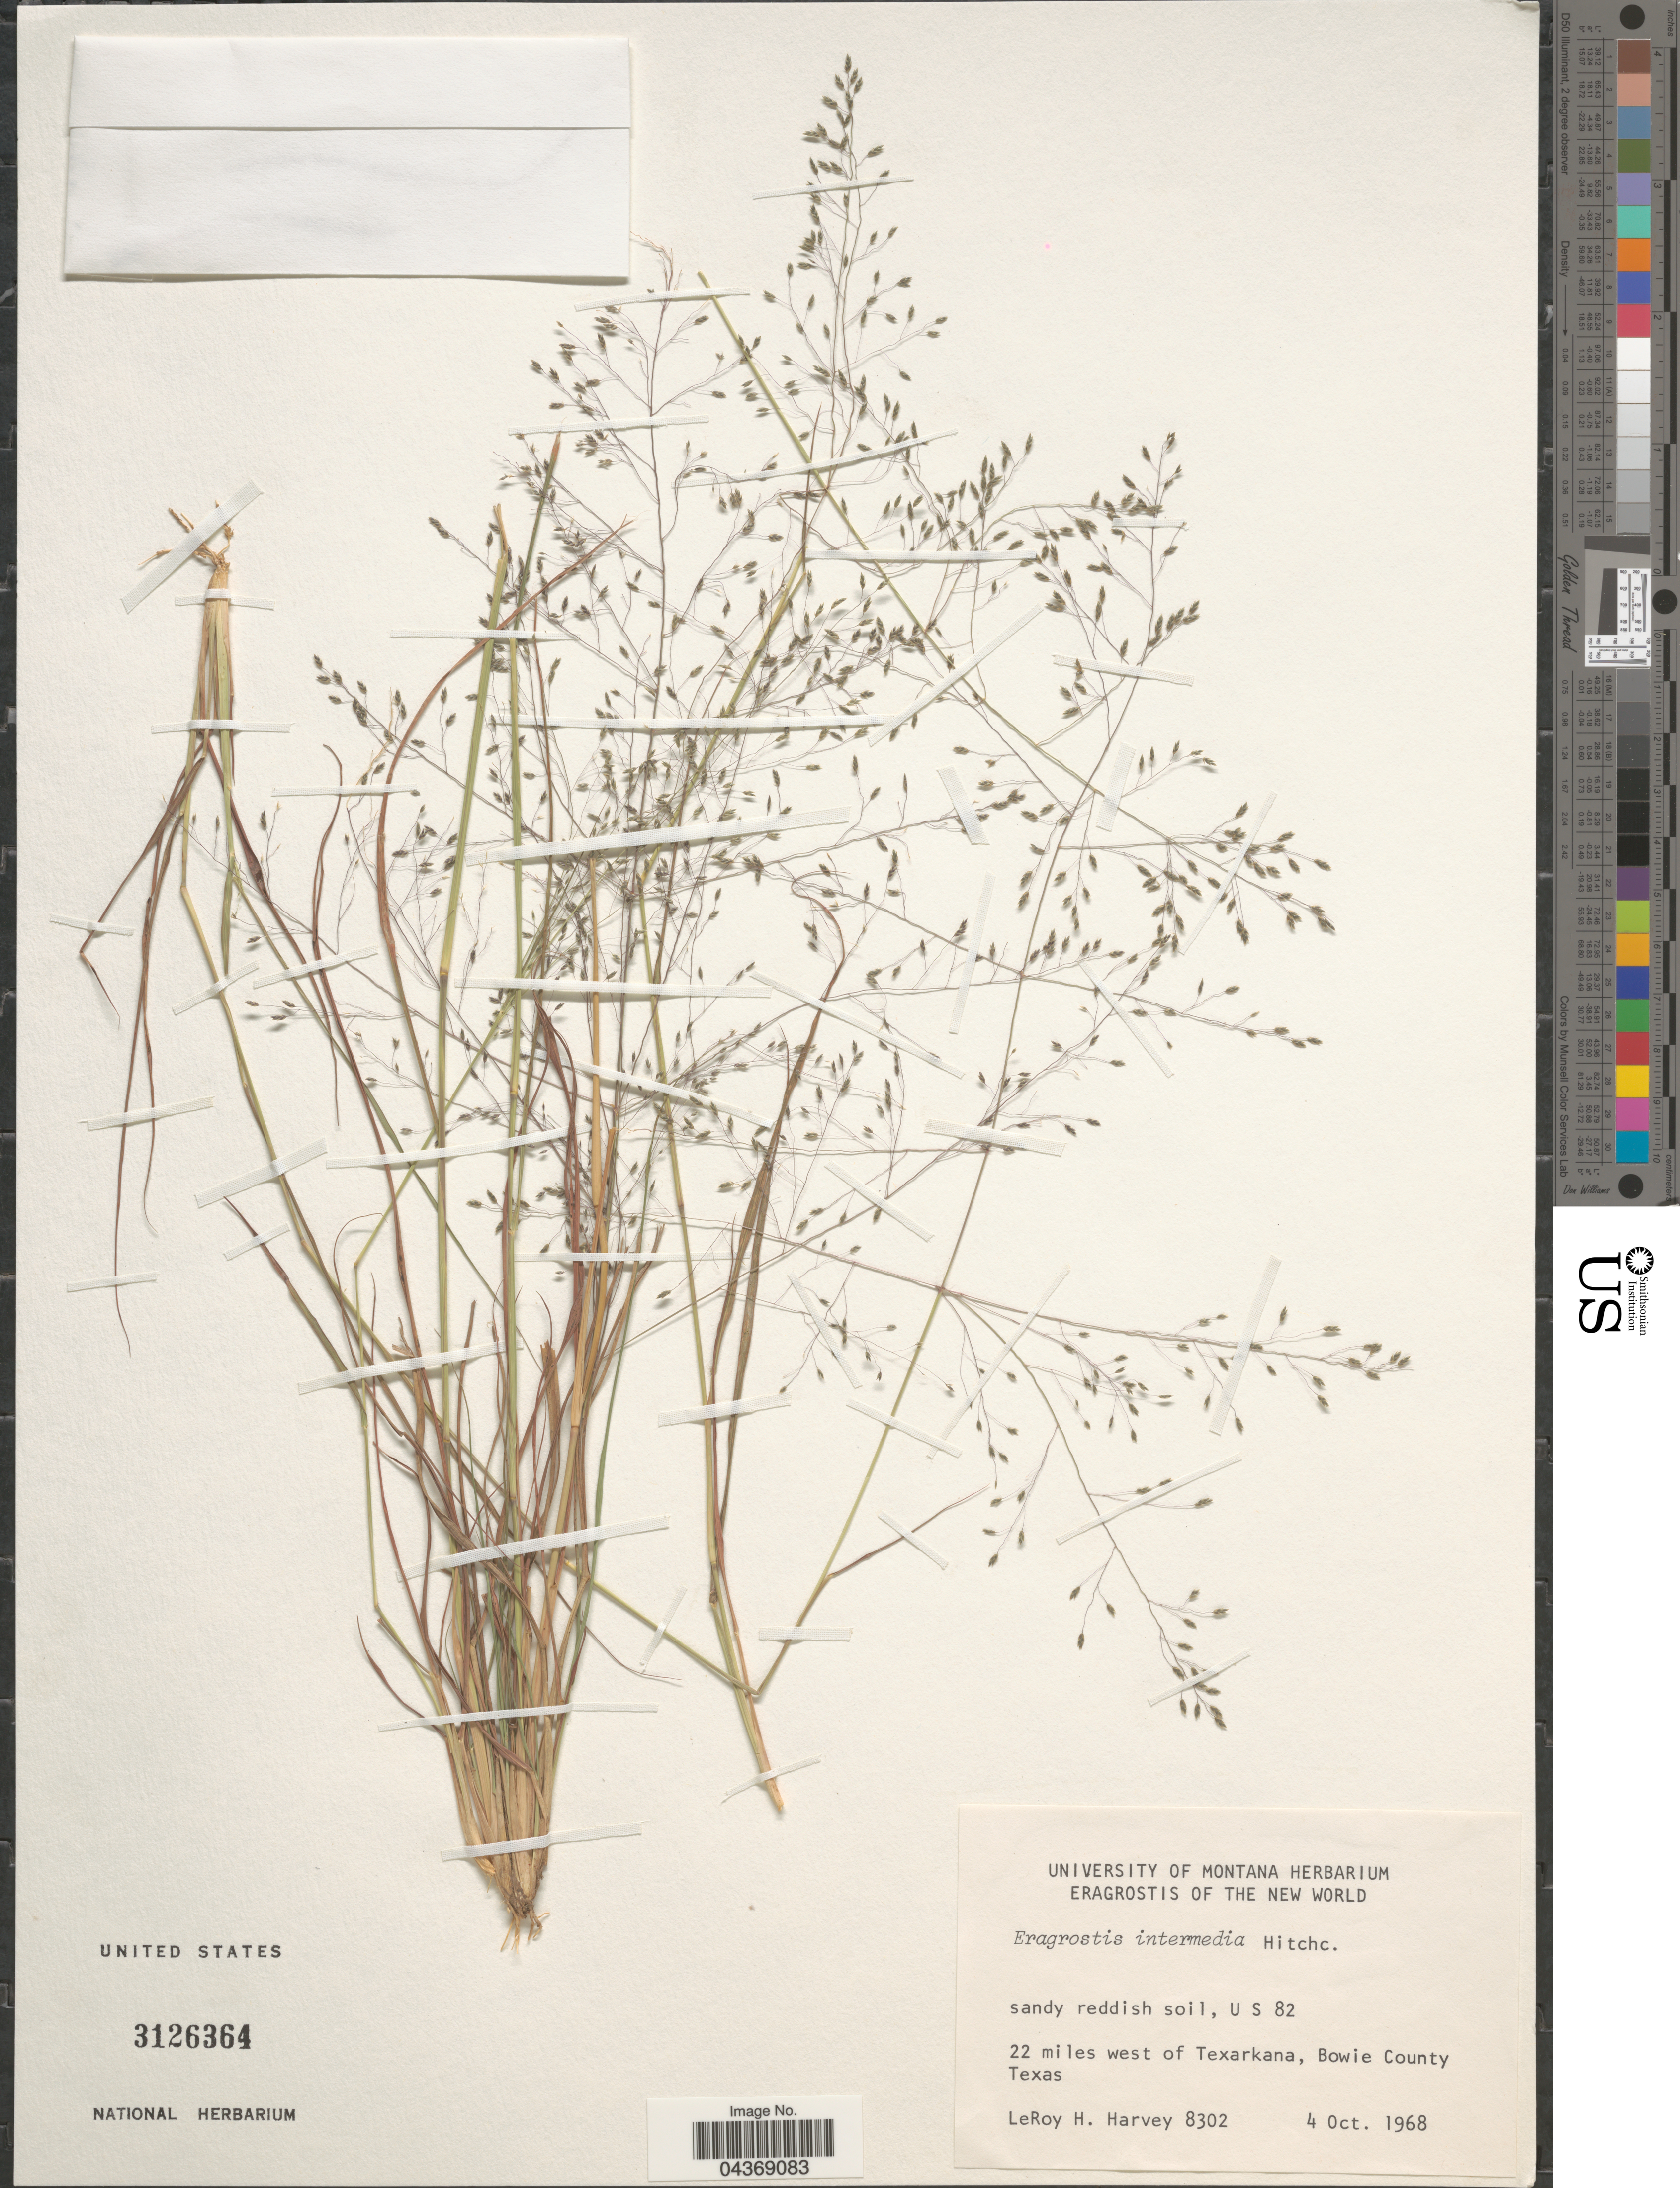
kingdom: Plantae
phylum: Tracheophyta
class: Liliopsida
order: Poales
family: Poaceae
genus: Eragrostis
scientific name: Eragrostis intermedia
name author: Hitchc.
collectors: L. H. Harvey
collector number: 8302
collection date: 1968-10-04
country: United States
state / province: Texas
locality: Sandy reddish soil, U S 82. 22 miles west of Texarkana, Bowie County.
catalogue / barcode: US 3126364